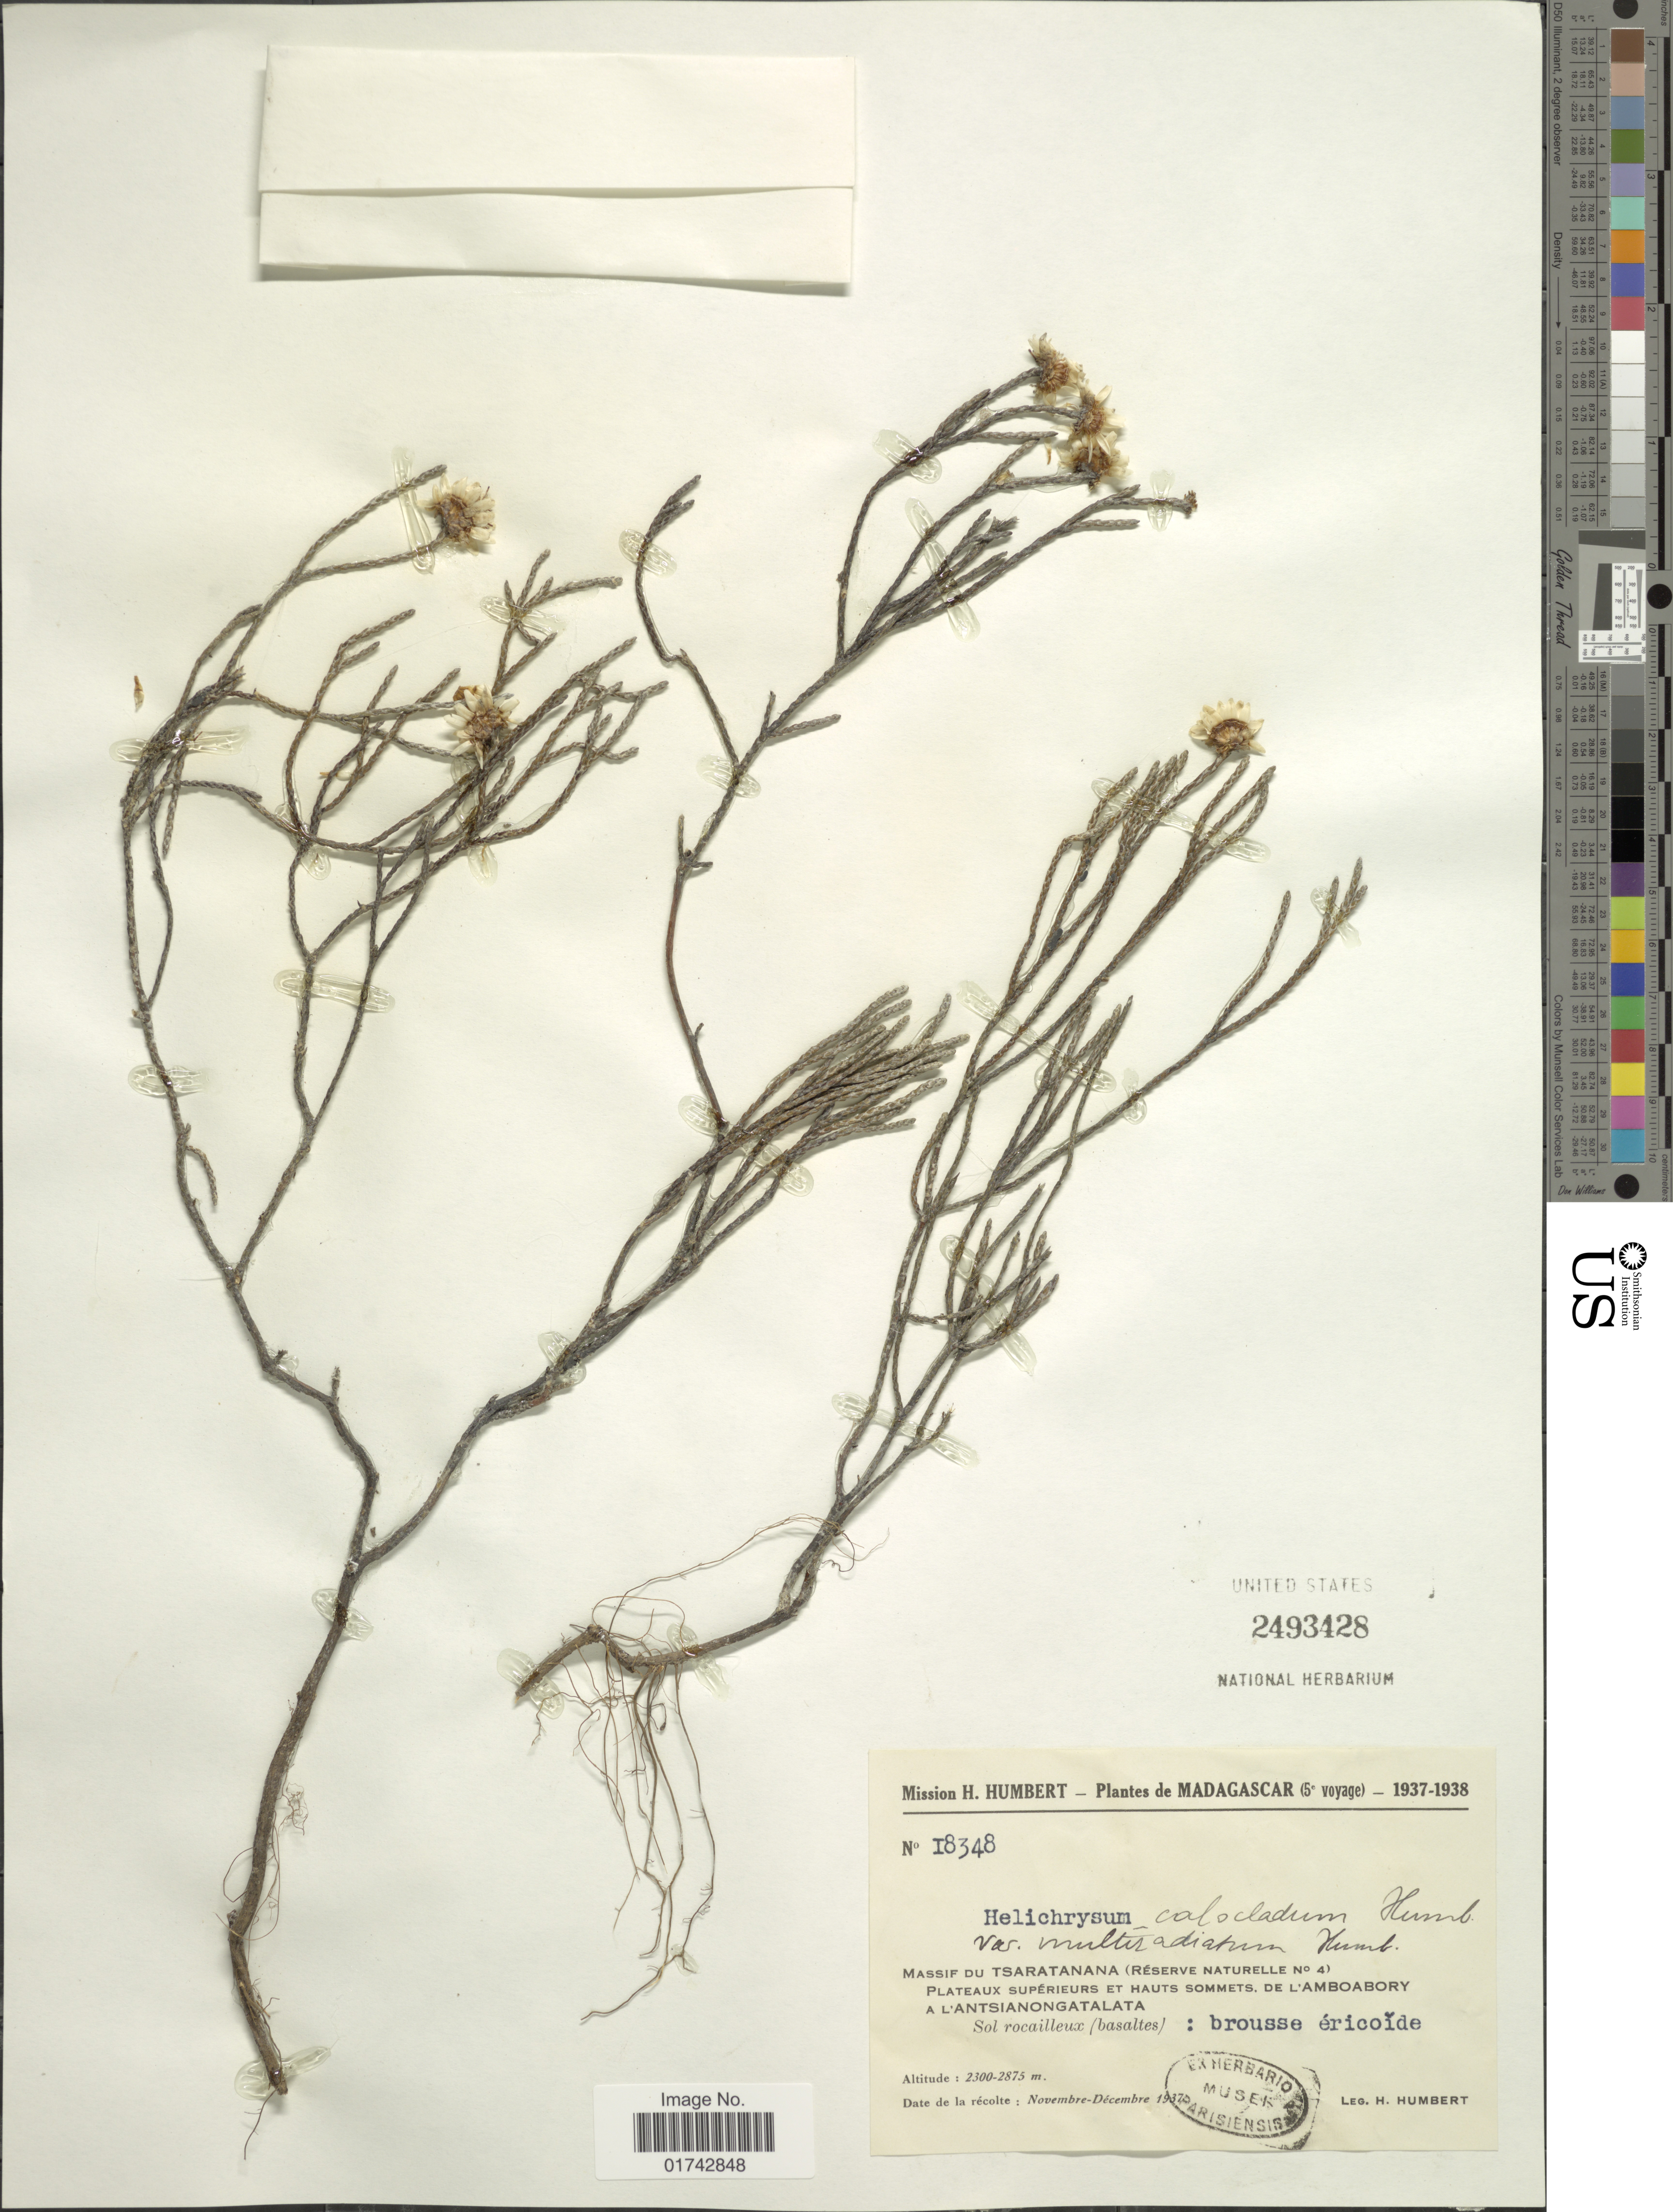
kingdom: Plantae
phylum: Tracheophyta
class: Magnoliopsida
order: Asterales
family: Asteraceae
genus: Helichrysum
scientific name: Helichrysum calocladum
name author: Humbert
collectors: H. Humbert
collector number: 18348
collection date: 1937-11/1937-12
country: Madagascar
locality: Massif du Tsaratanana (Réserve Naturelle no 4). Plateaux Supérieurs et hauts sommets, de L'Amboabory a L'Antsianongatalata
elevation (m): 2300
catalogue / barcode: US 2493248